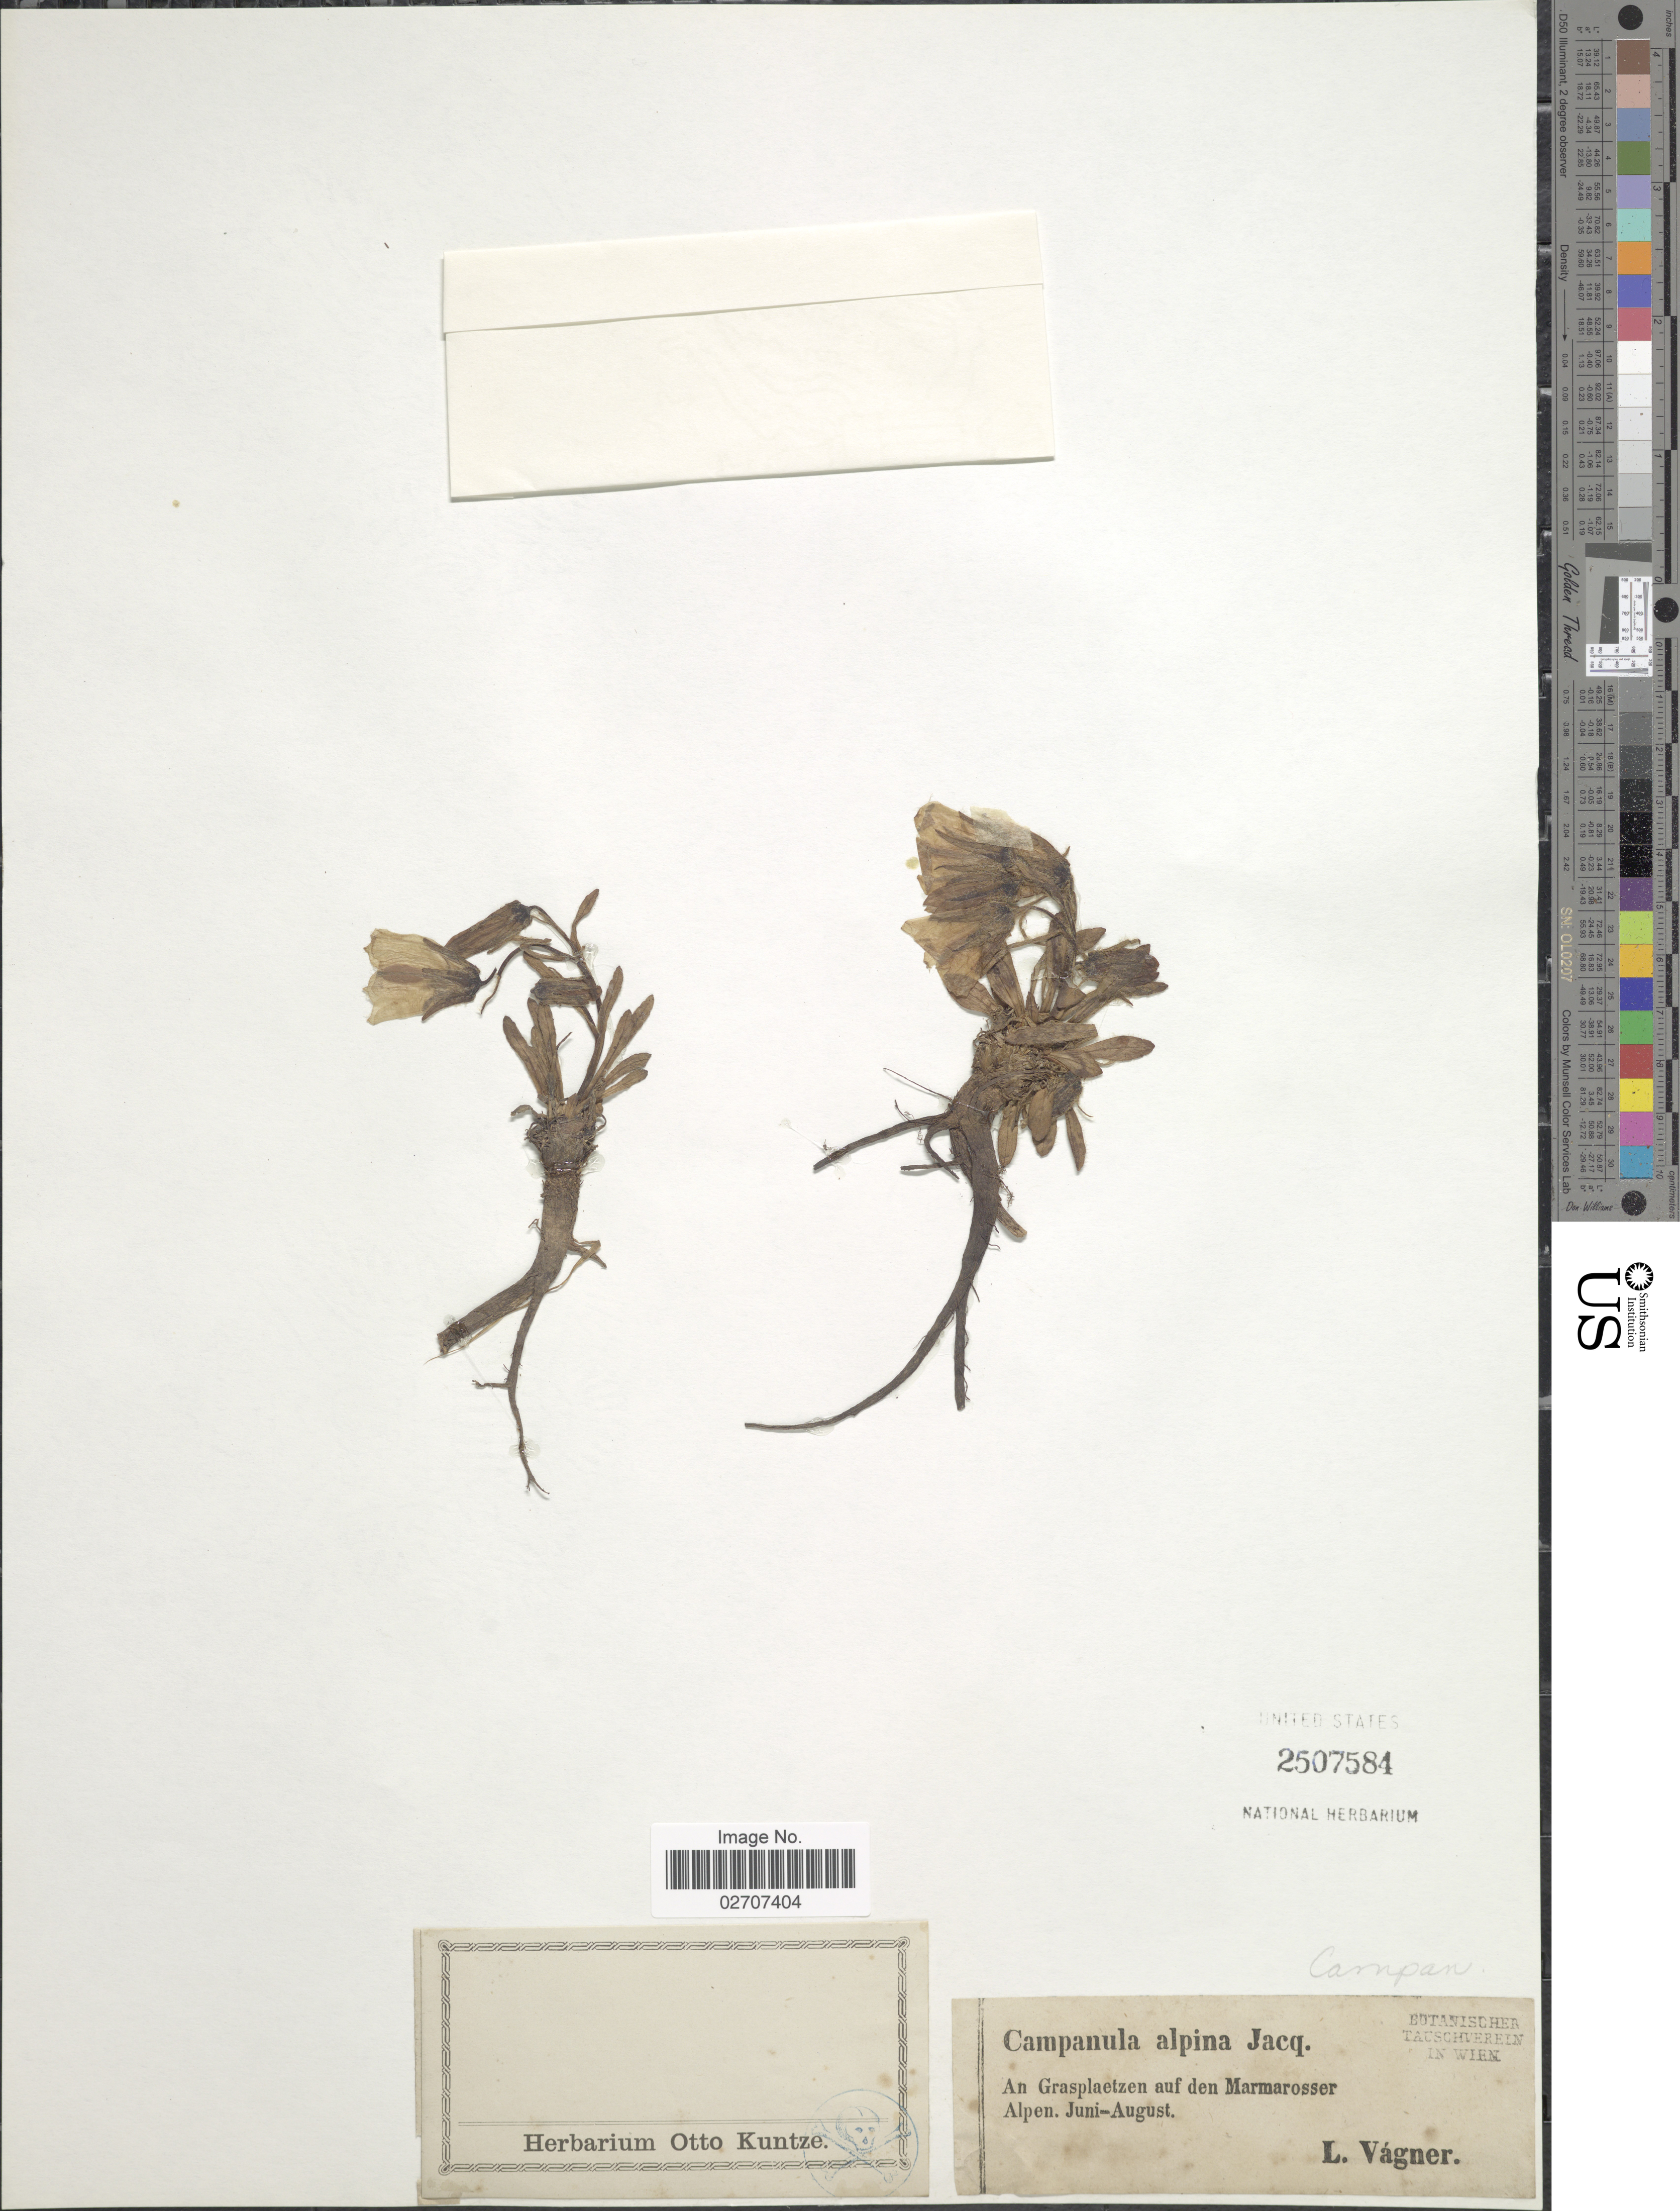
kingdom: Plantae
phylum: Tracheophyta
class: Magnoliopsida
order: Asterales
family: Campanulaceae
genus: Campanula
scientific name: Campanula alpina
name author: Jacq.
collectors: L. Vagner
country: Hungary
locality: An Grasplaetzen auf den Marmarosser Alpen.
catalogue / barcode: US 2507584